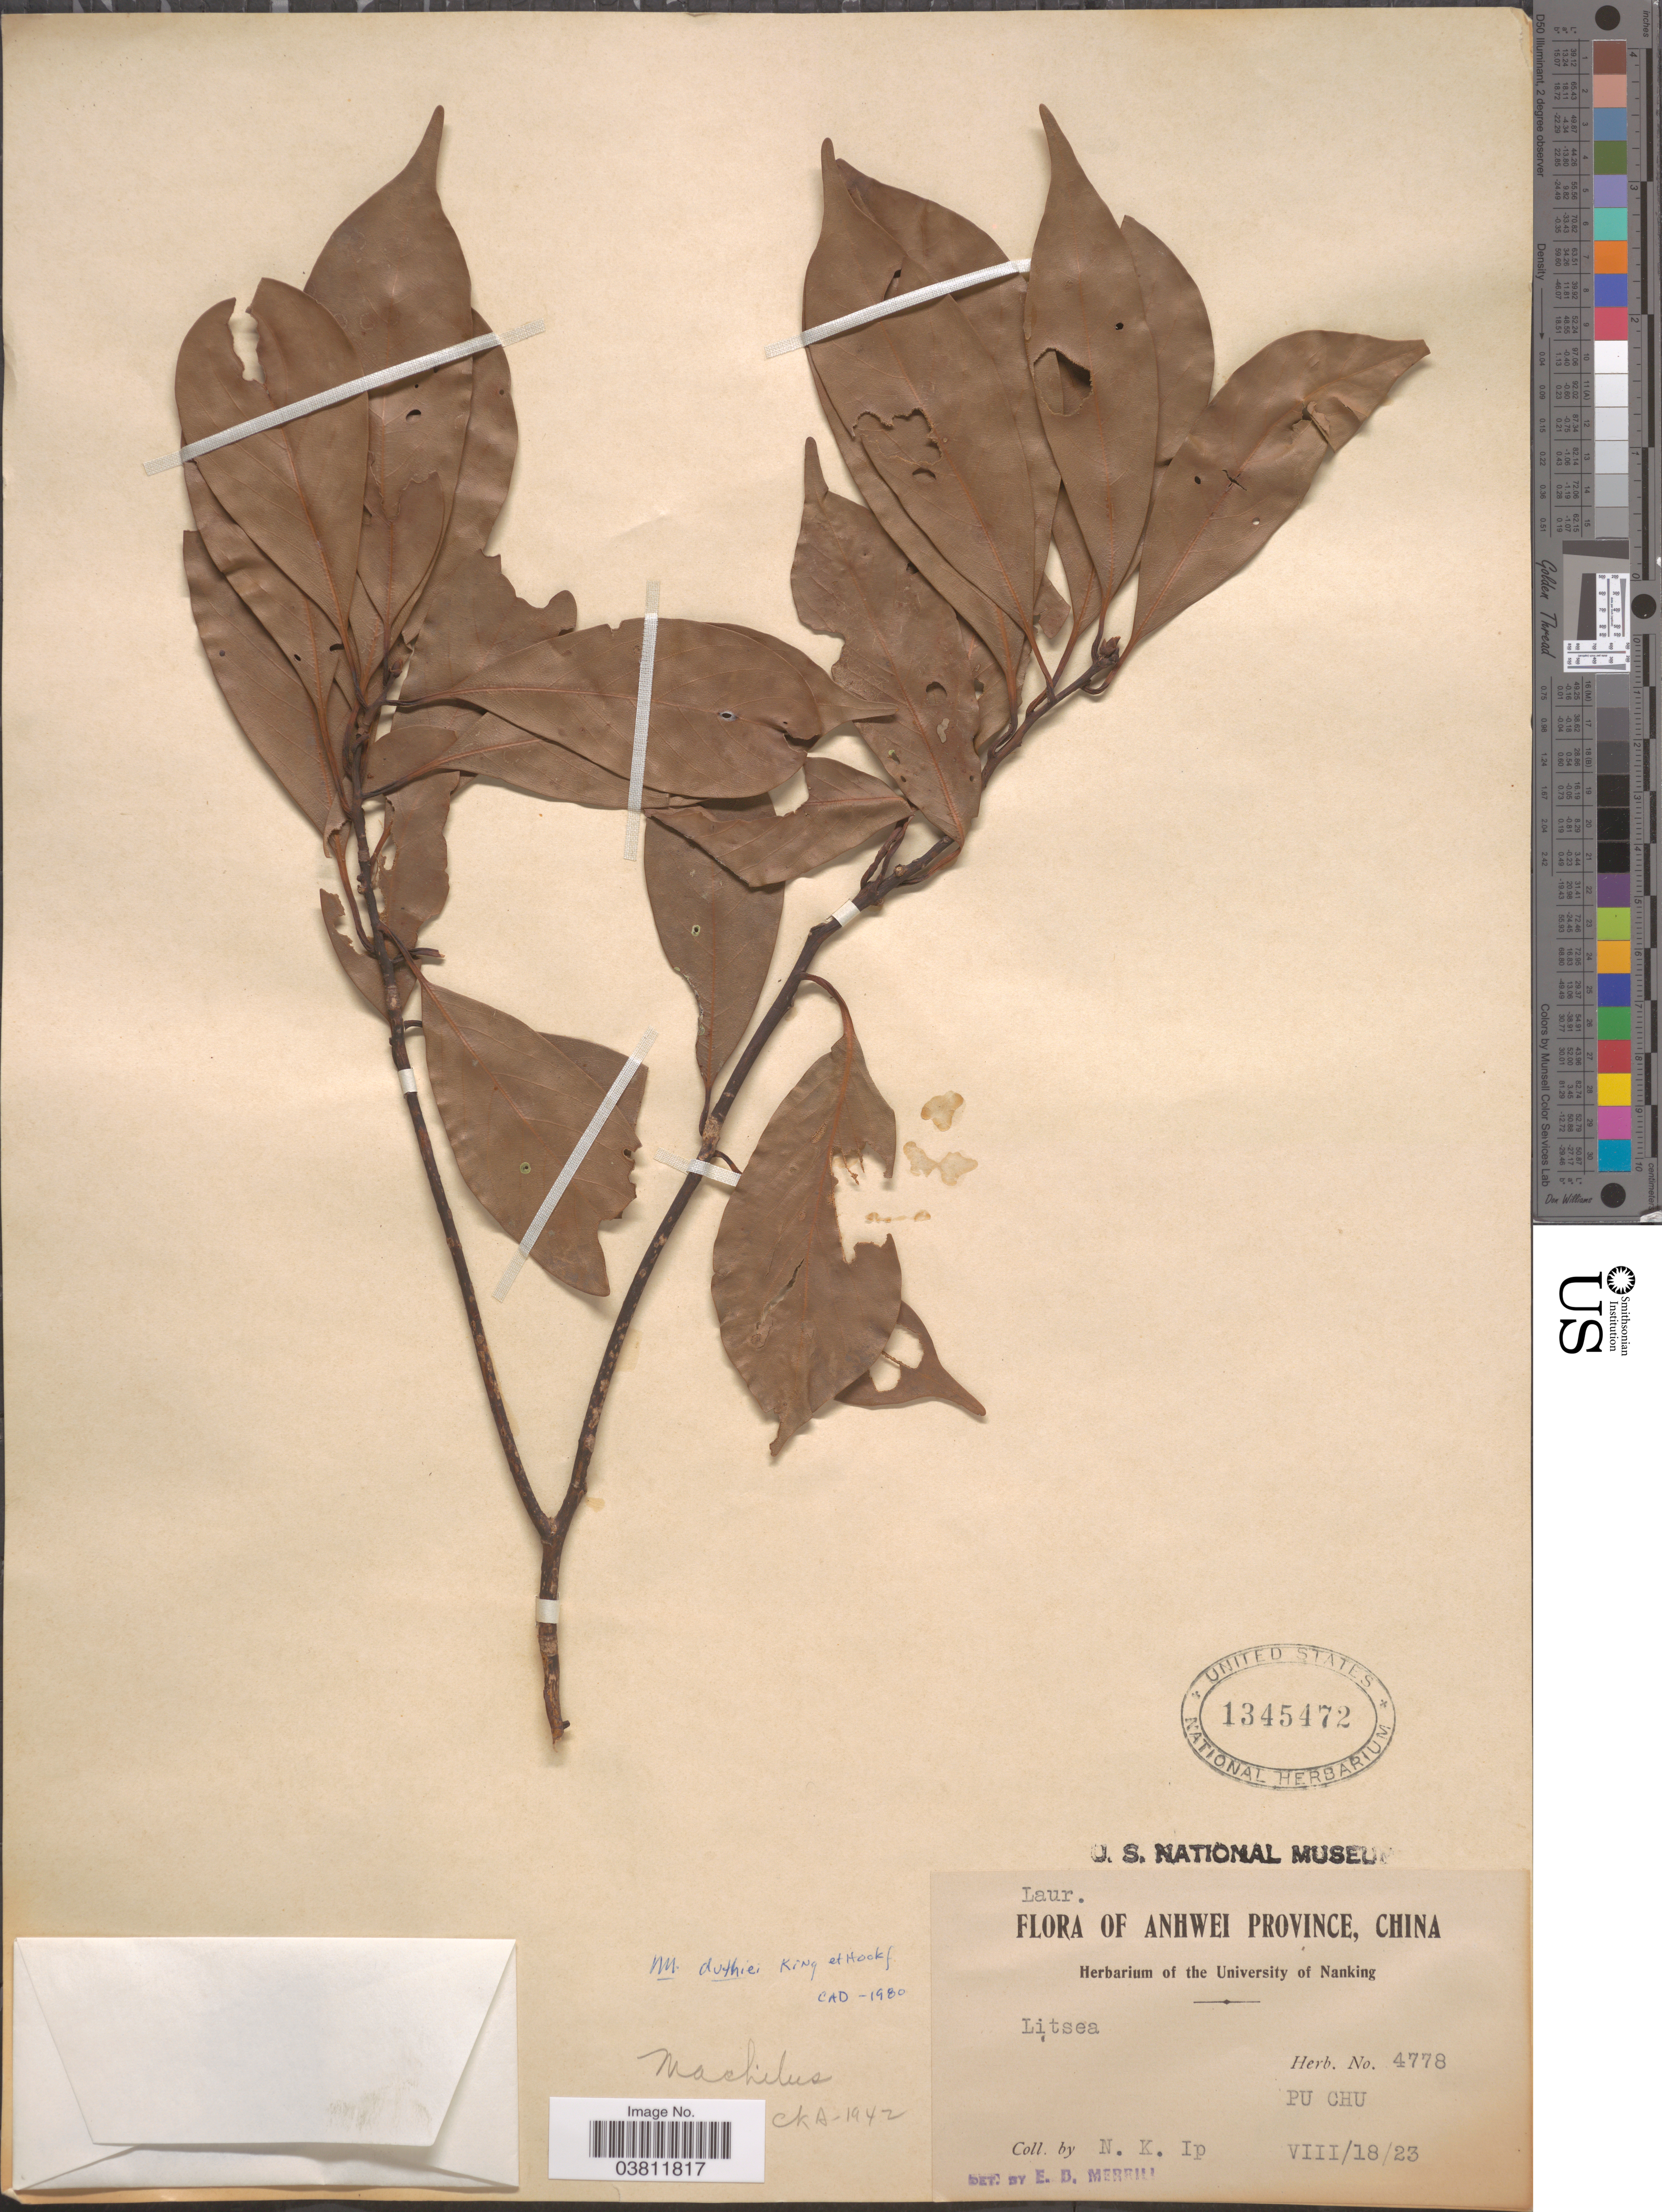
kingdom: Plantae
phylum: Tracheophyta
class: Magnoliopsida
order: Laurales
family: Lauraceae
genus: Machilus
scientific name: Machilus sp.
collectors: N. Ip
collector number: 4778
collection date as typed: Transcribed d/m/y: 18/8/23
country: China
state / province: Anhui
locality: Anhwei Province. Pu Chu.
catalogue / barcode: US 1345472